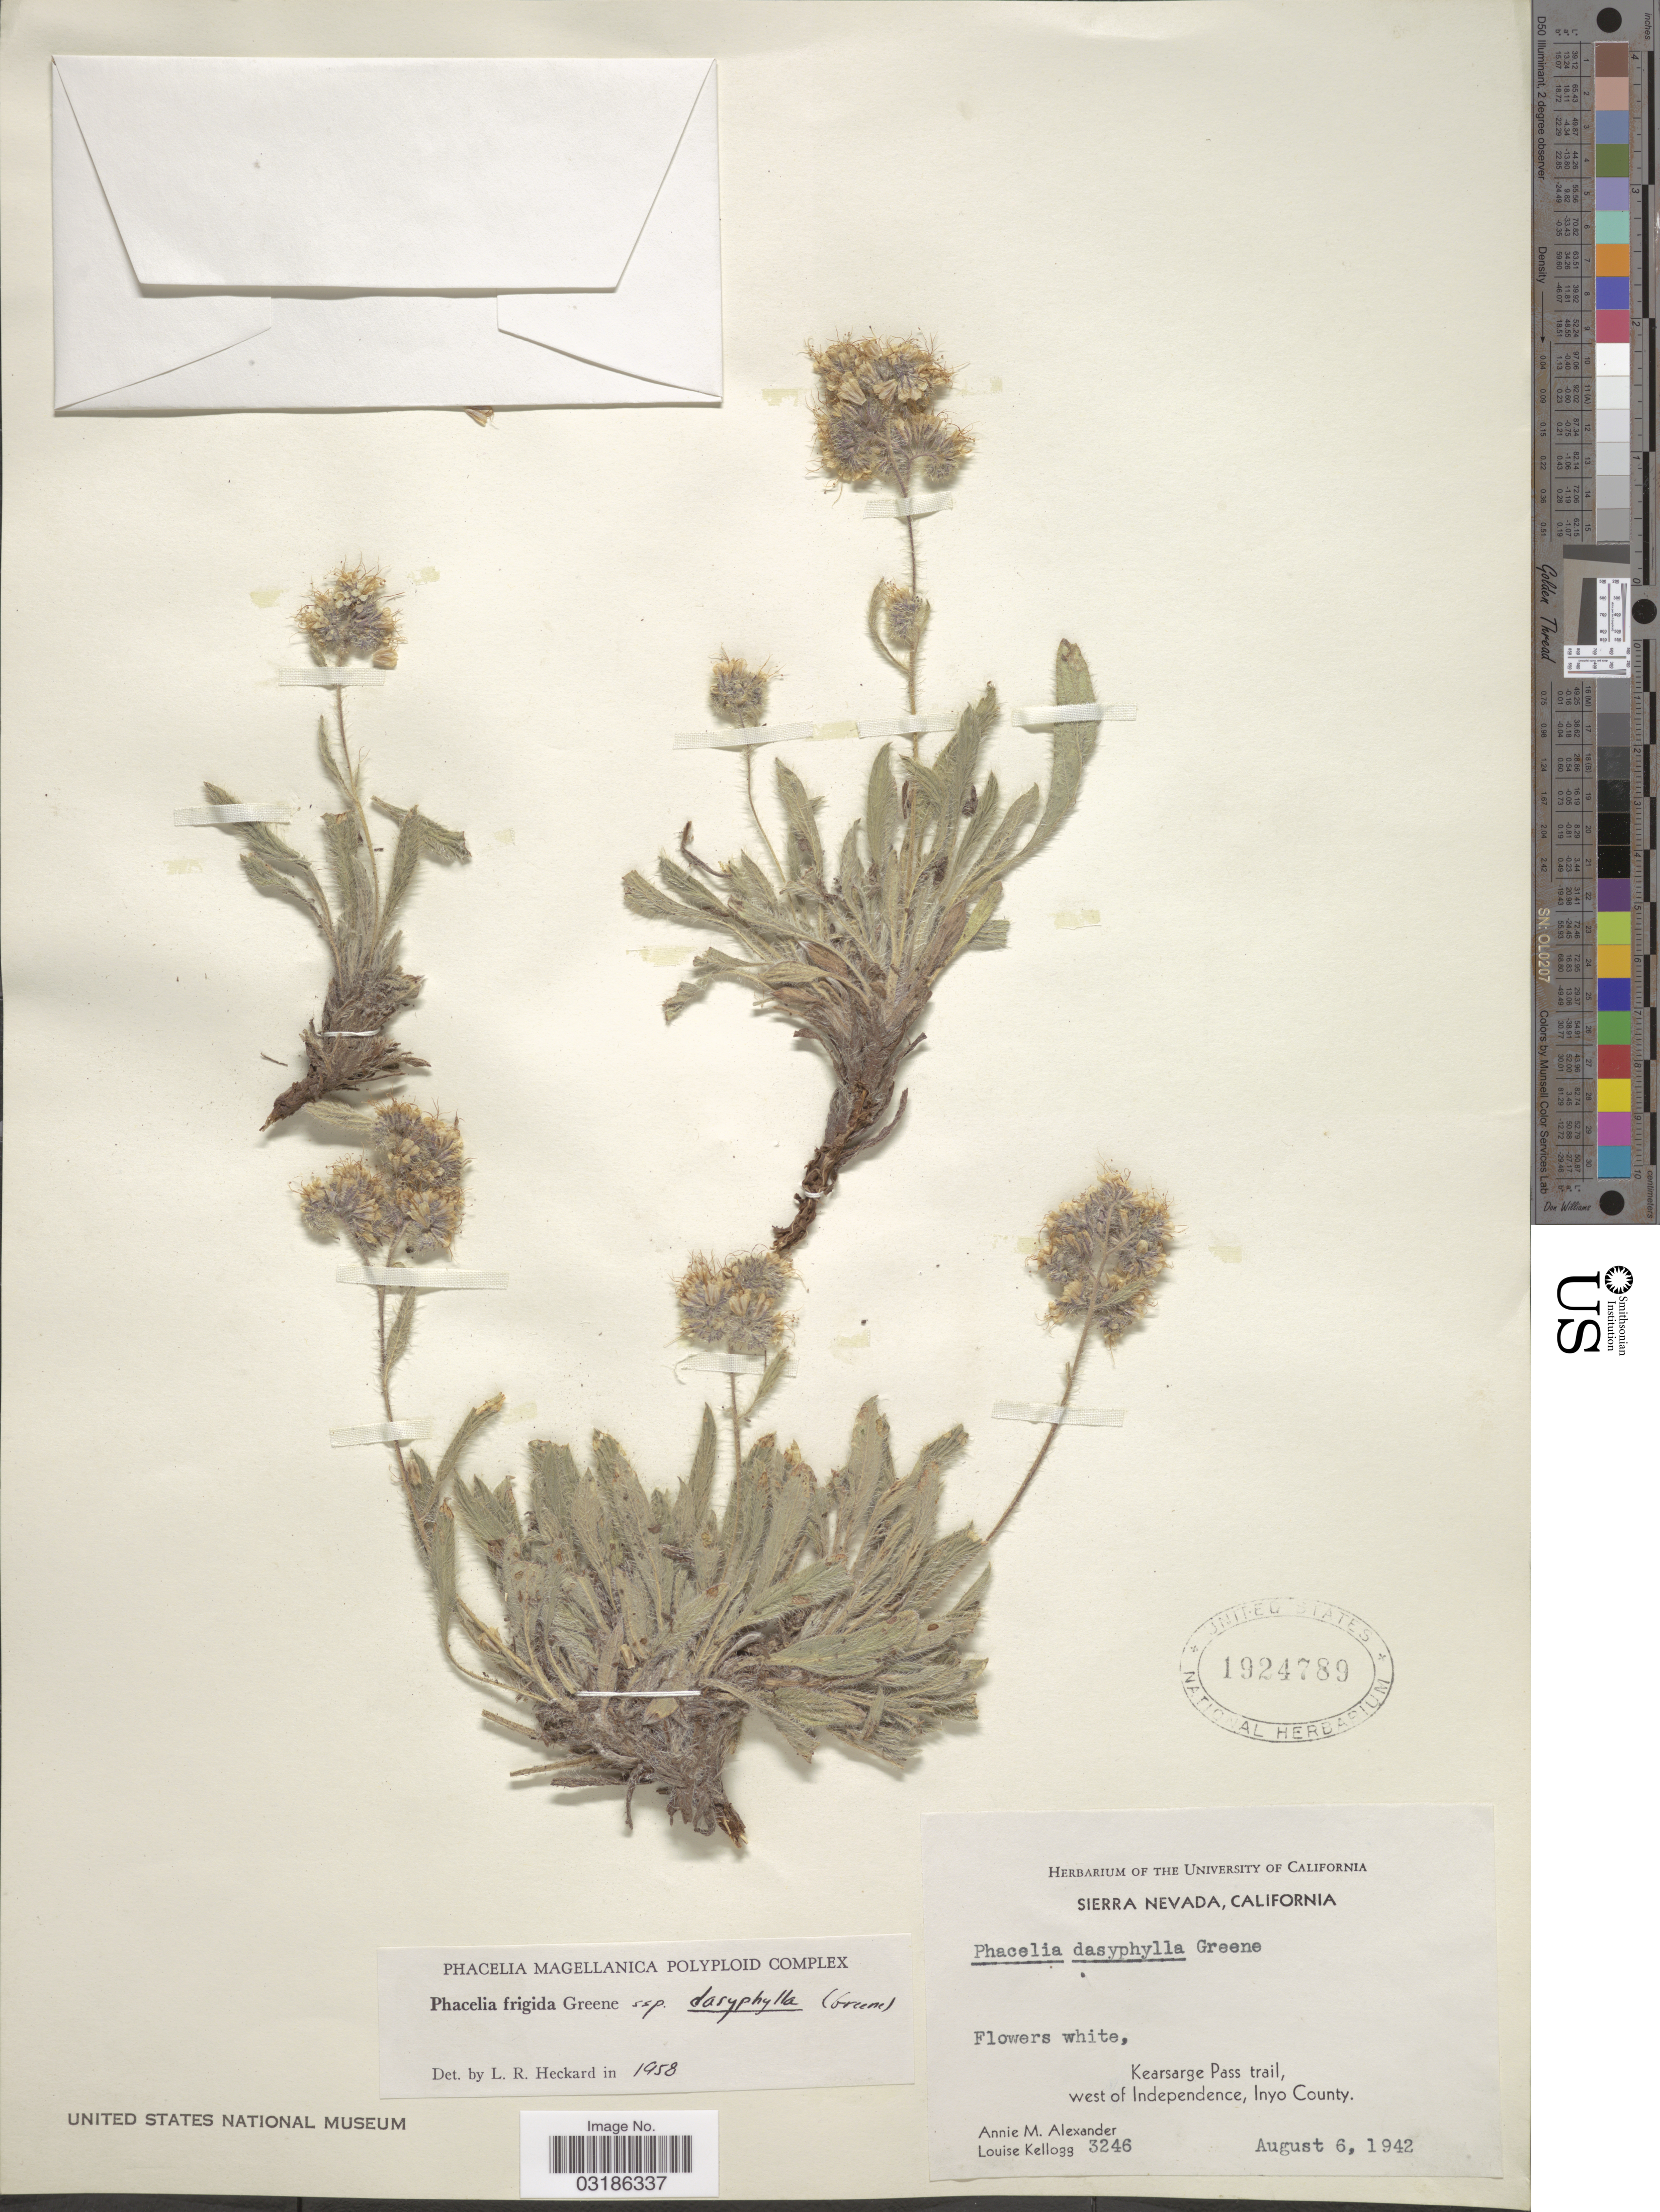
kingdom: Plantae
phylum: Tracheophyta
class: Magnoliopsida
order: Boraginales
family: Hydrophyllaceae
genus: Phacelia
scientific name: Phacelia frigida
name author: Greene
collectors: A. M. Alexander & L. Kellogg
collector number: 3246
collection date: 1942-08-06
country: United States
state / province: California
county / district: Inyo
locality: Sierra Nevada. Kearsarge Pass trail, west of Independence, Inyo County.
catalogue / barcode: US 1924789